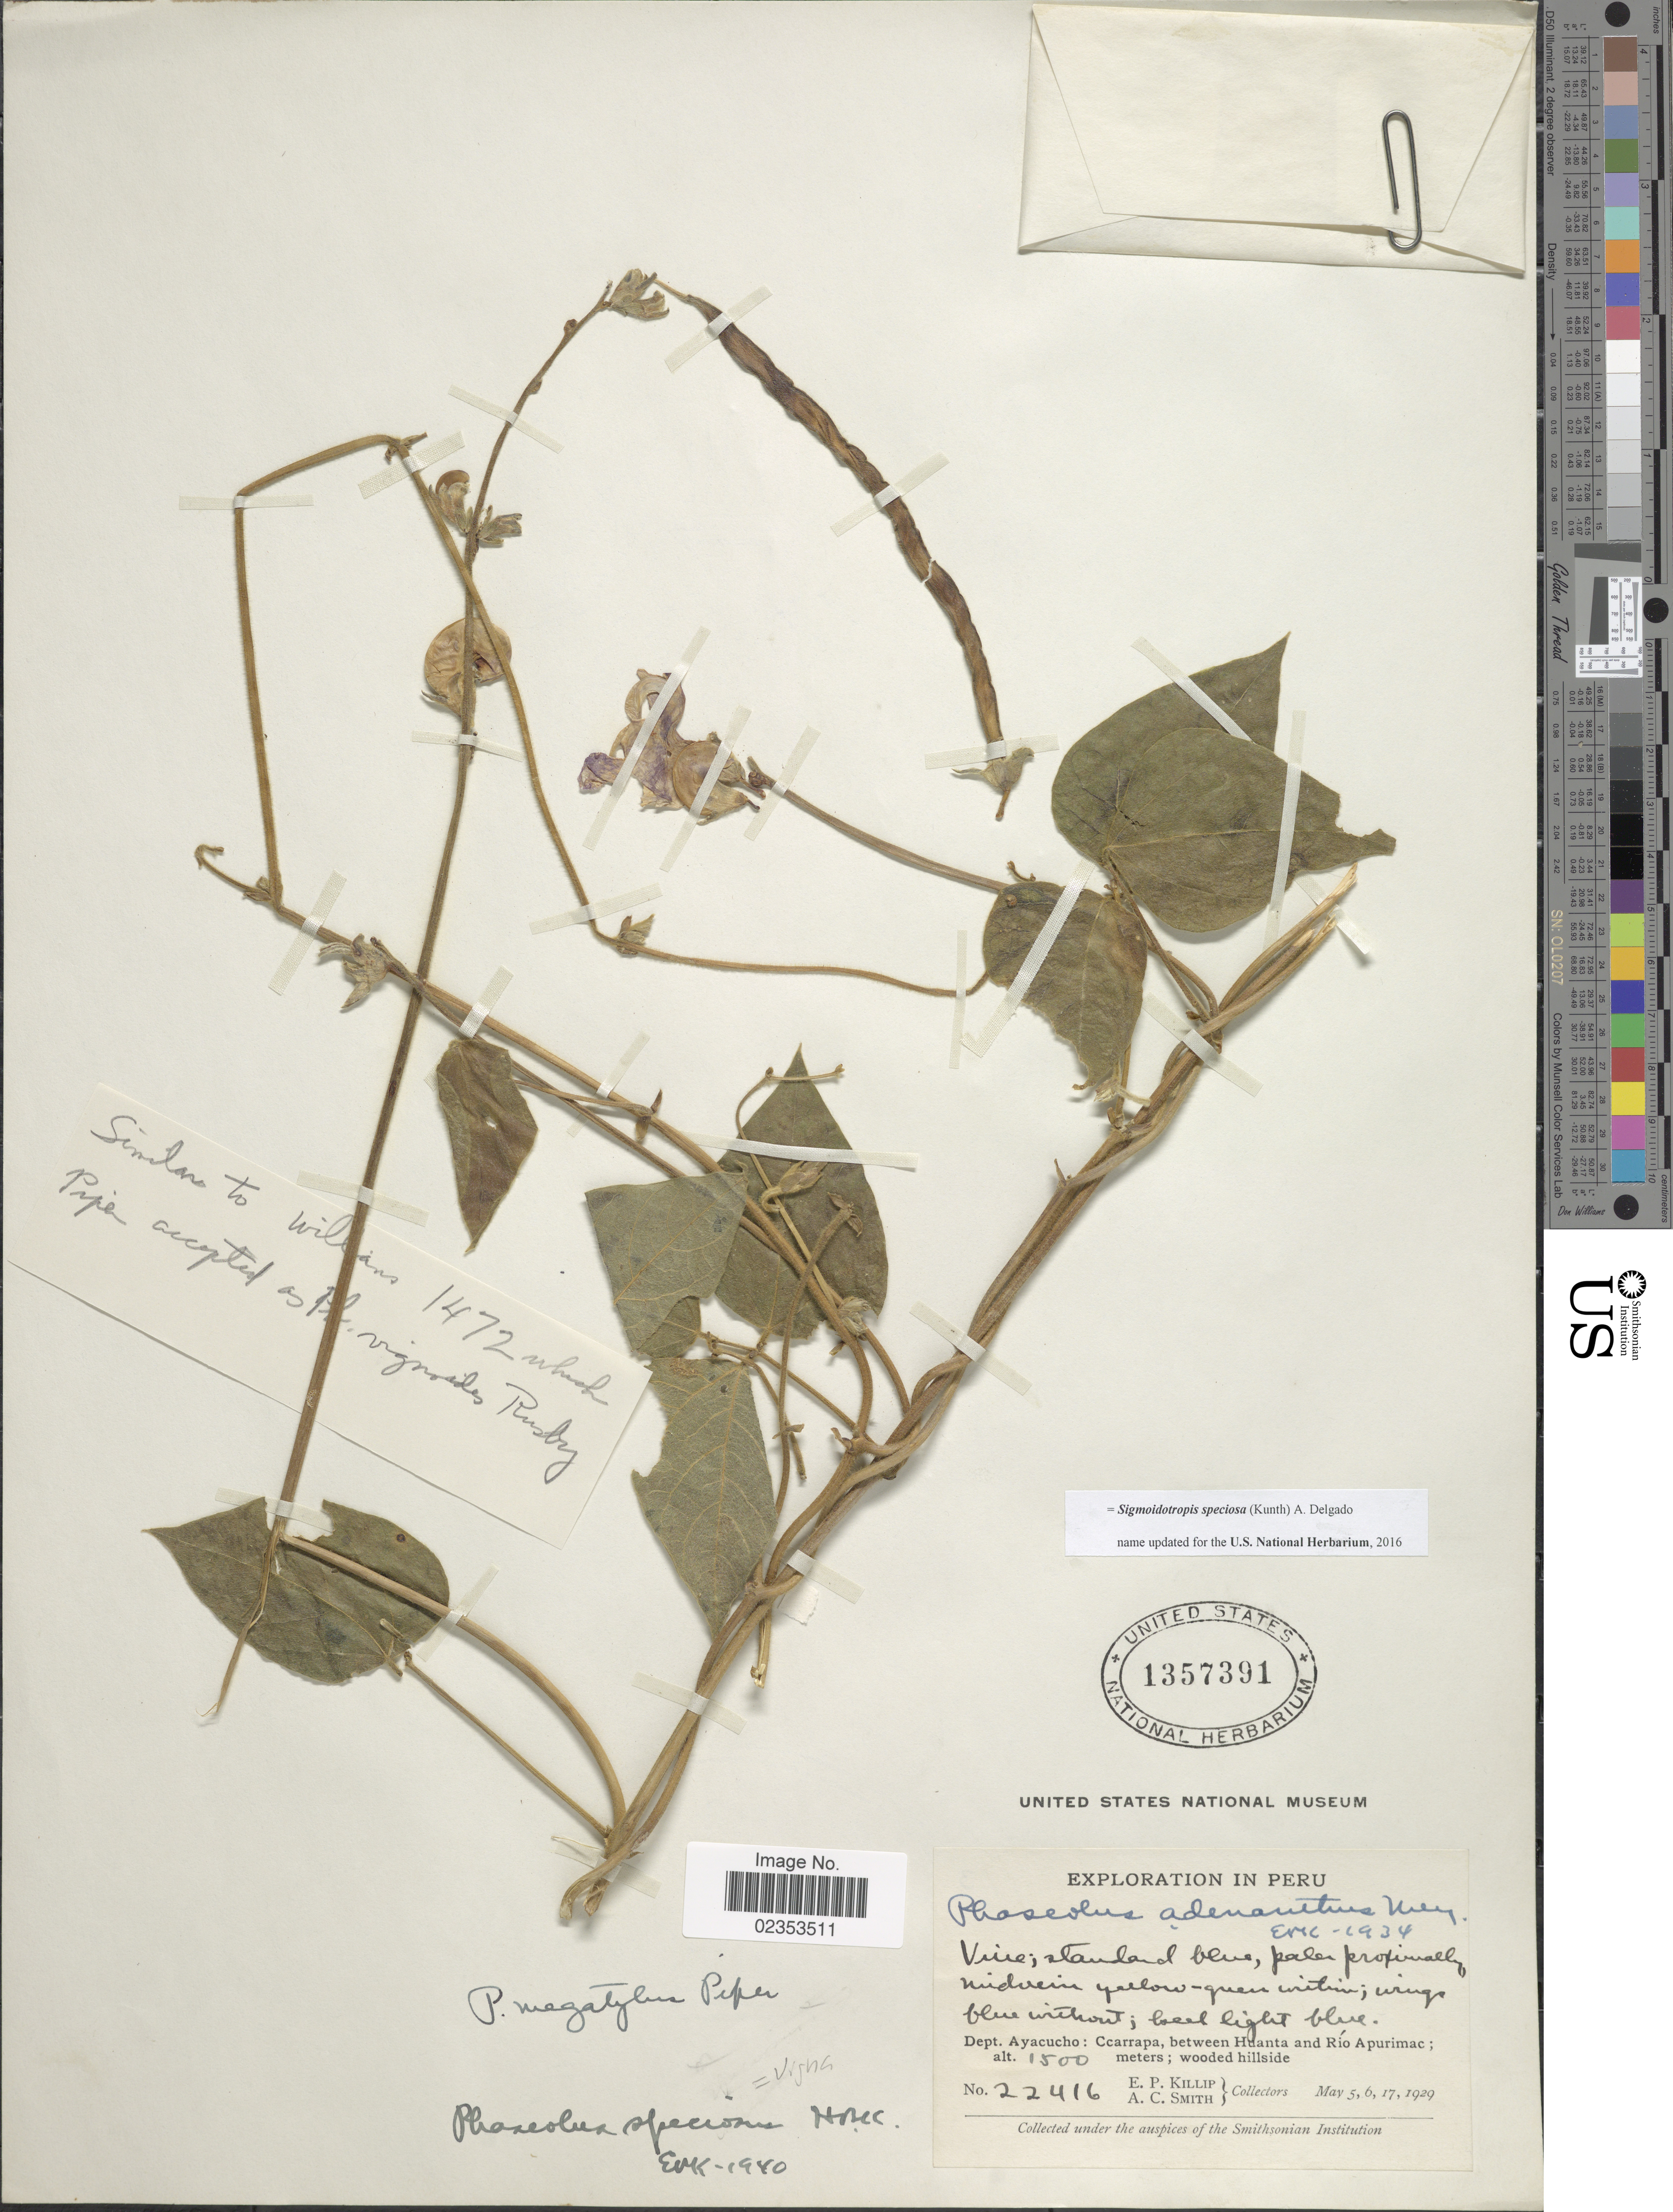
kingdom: Plantae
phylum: Tracheophyta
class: Magnoliopsida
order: Fabales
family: Fabaceae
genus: Sigmoidotropis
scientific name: Sigmoidotropis speciosa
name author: (Kunth) A. Delgado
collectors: E. P. Killip & A. C. Smith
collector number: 22416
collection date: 1929-05-05/1929-05-17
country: Peru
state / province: Ayacucho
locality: Ccarrapa, between Huanta and Rio Apurimac; wooded hillside.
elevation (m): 1500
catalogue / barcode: US 1357391